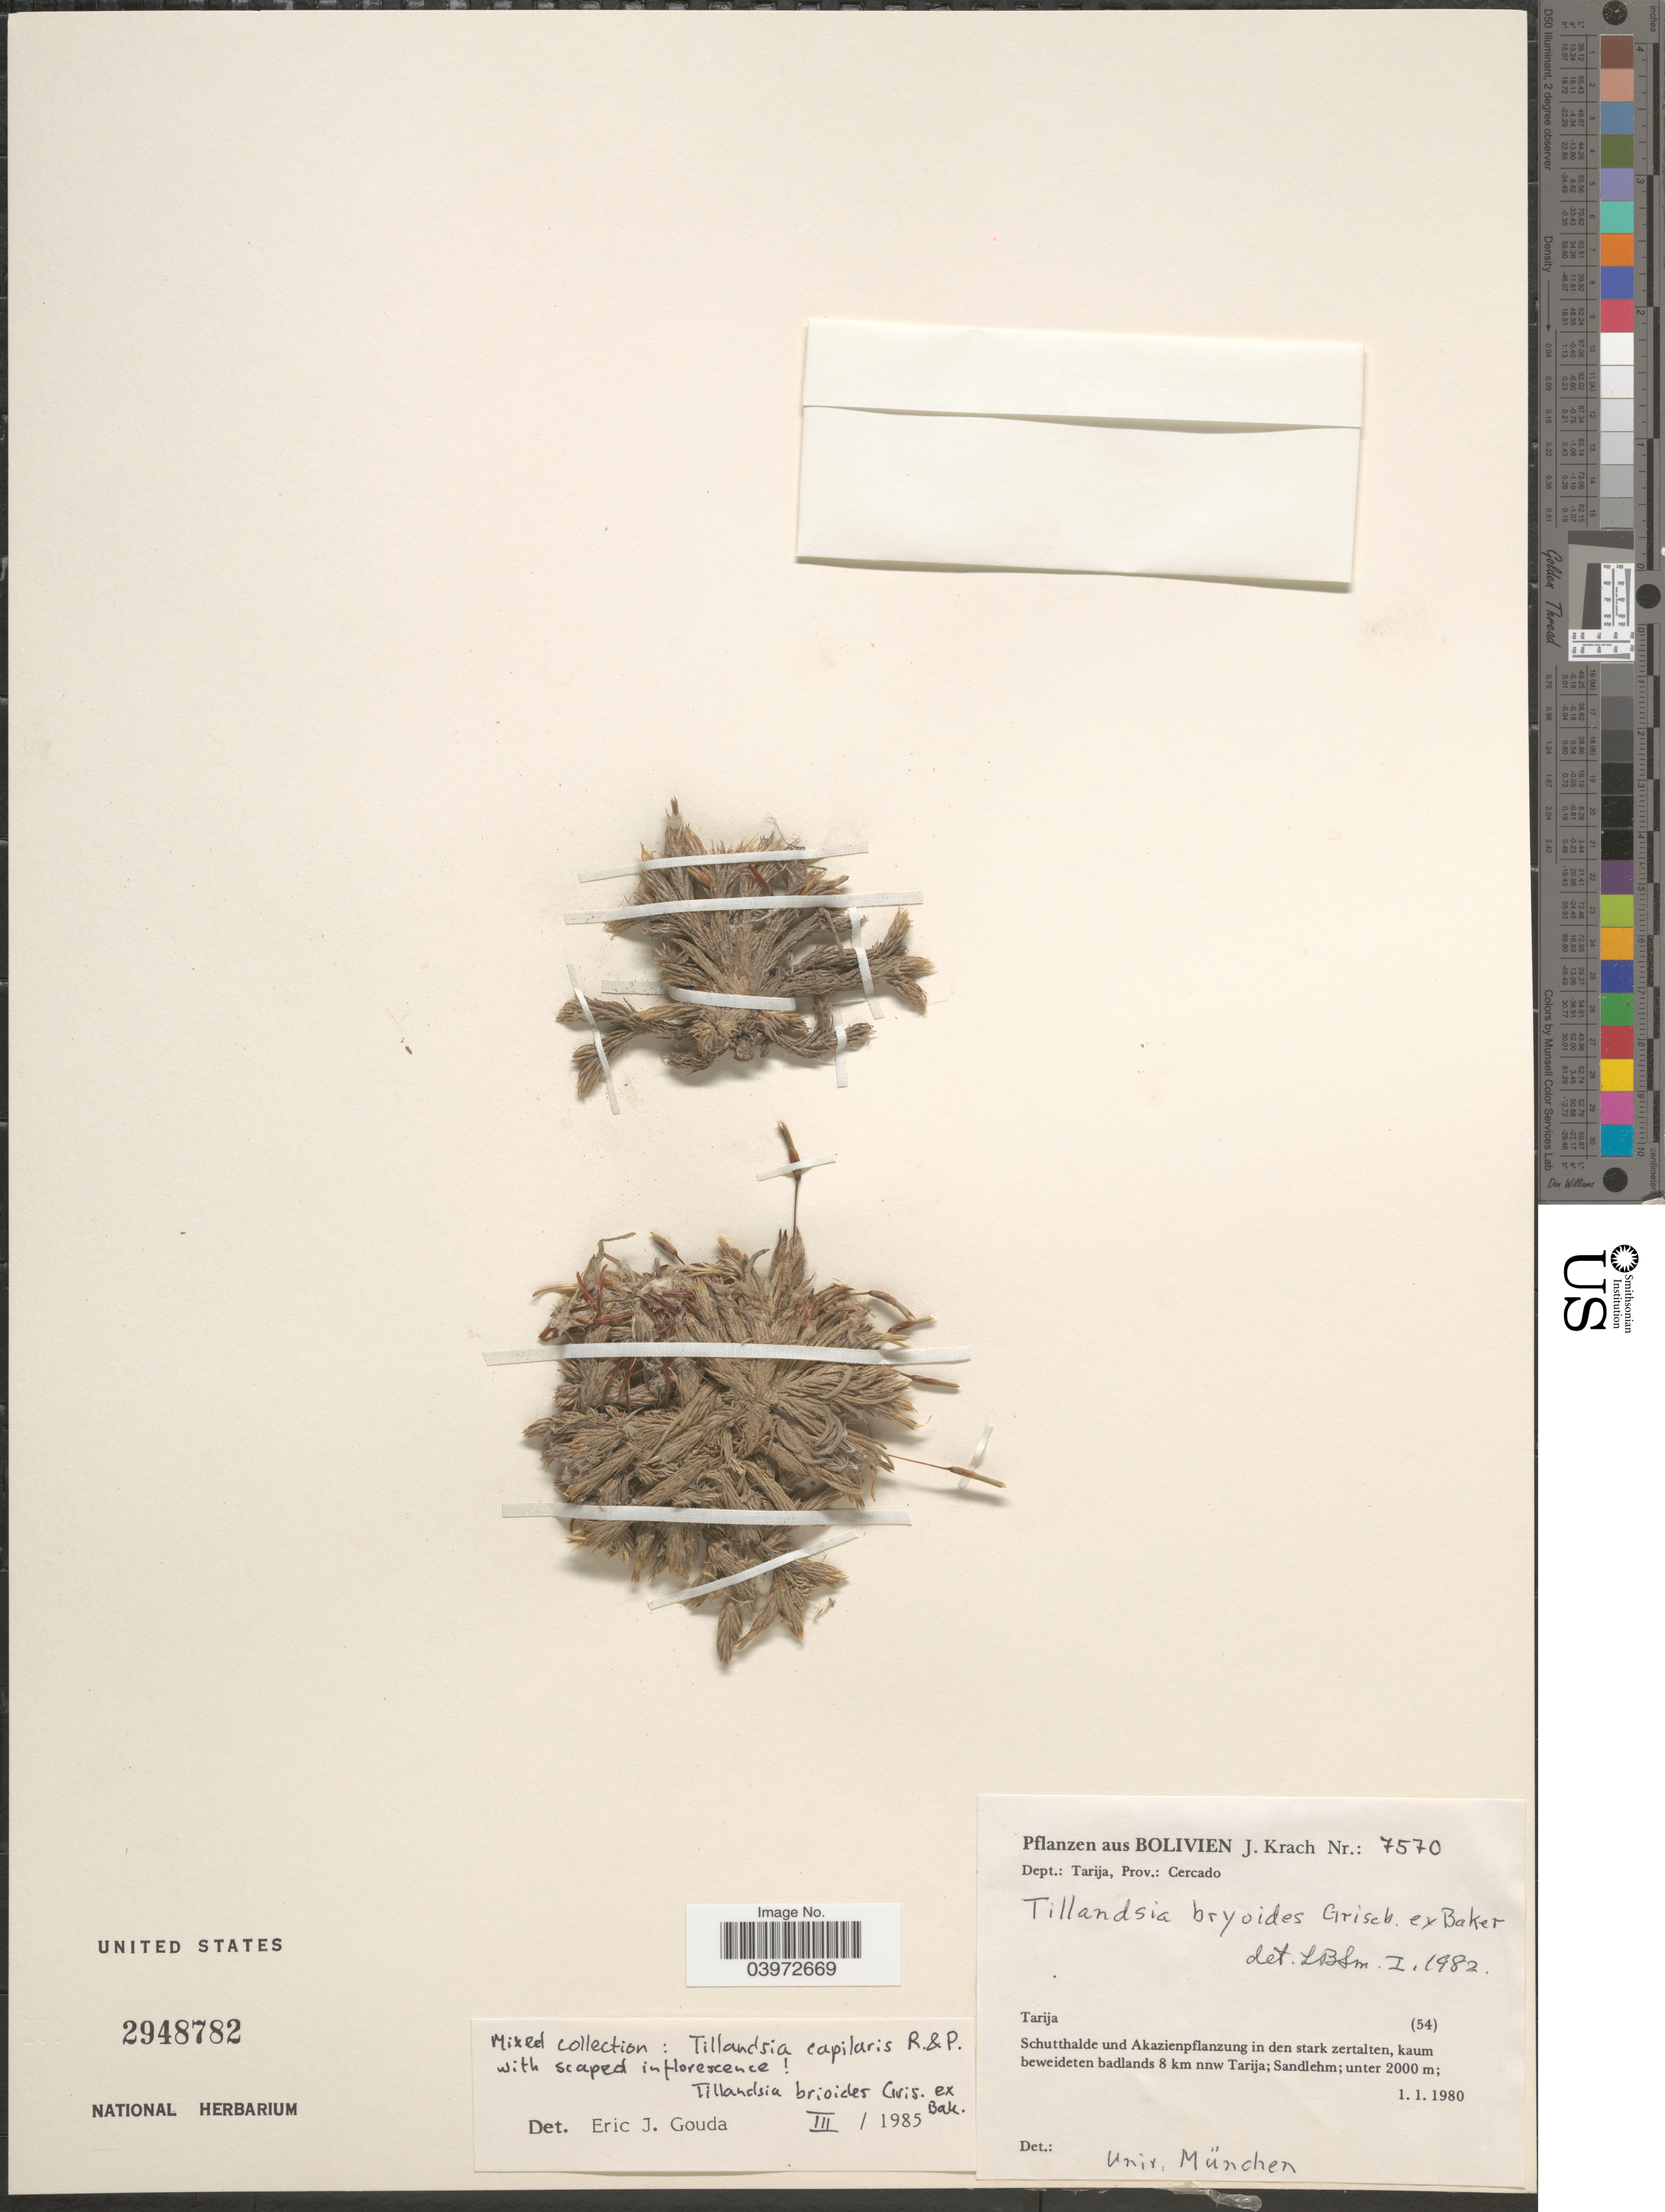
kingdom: Plantae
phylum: Tracheophyta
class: Liliopsida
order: Poales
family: Bromeliaceae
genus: Tillandsia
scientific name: Tillandsia bryoides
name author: Griseb. ex Baker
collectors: J. Krach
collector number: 7570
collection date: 1980-01-01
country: Bolivia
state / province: Tarija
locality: Dept.: Tarija, Prov.: Cercado. Tarija. Kaum beweideten badlands 8 km nnw Tarija; Sandlehm.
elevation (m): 2000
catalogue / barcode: US 2948782